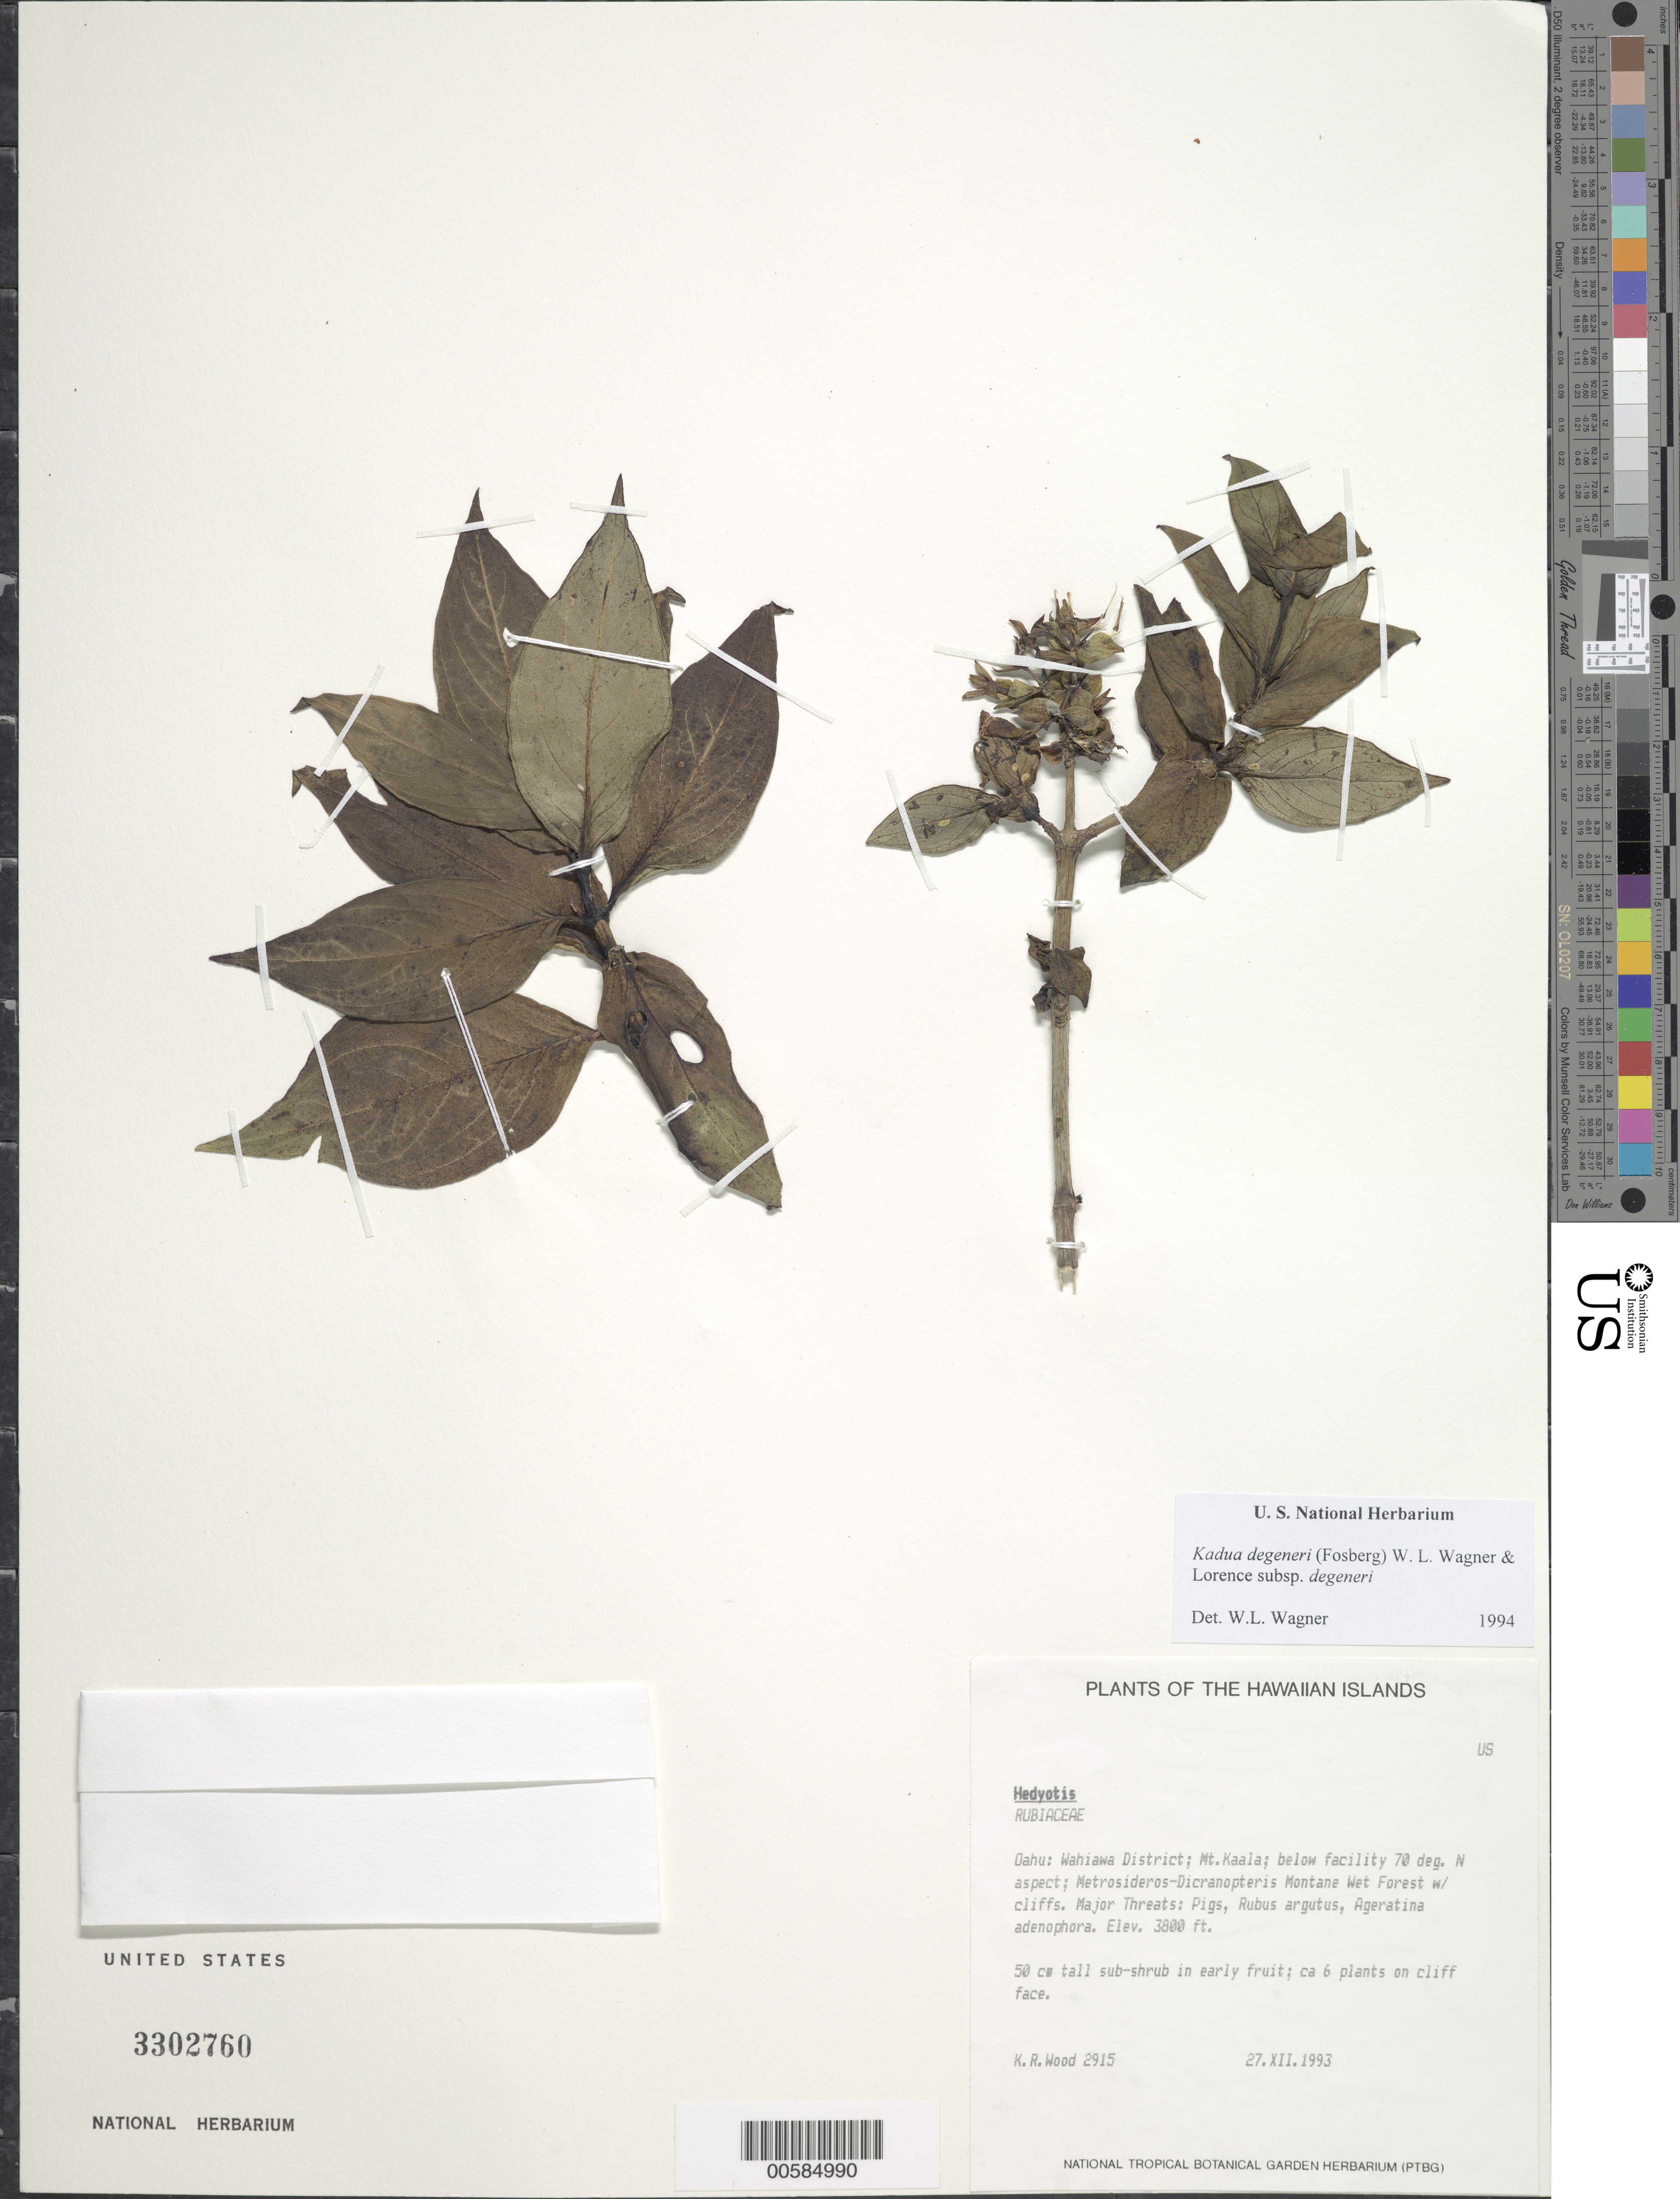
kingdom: Plantae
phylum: Tracheophyta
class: Magnoliopsida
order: Gentianales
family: Rubiaceae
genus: Kadua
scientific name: Kadua degeneri subsp. degeneri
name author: (Fosberg) W.L. Wagner & Lorence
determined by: Wagner, W. L., (BOT), Smithsonian Institution - National Museum of Natural History (UNITED STATES)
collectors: K. R. Wood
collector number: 2915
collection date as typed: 27 Dec 1993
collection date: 1993-12-27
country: United States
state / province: Hawaii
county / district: Honolulu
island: Oahu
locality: Wahiawa Dist; Mt Kaala; below facility 70 deg. N aspect.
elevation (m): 1158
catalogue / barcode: US 3302760